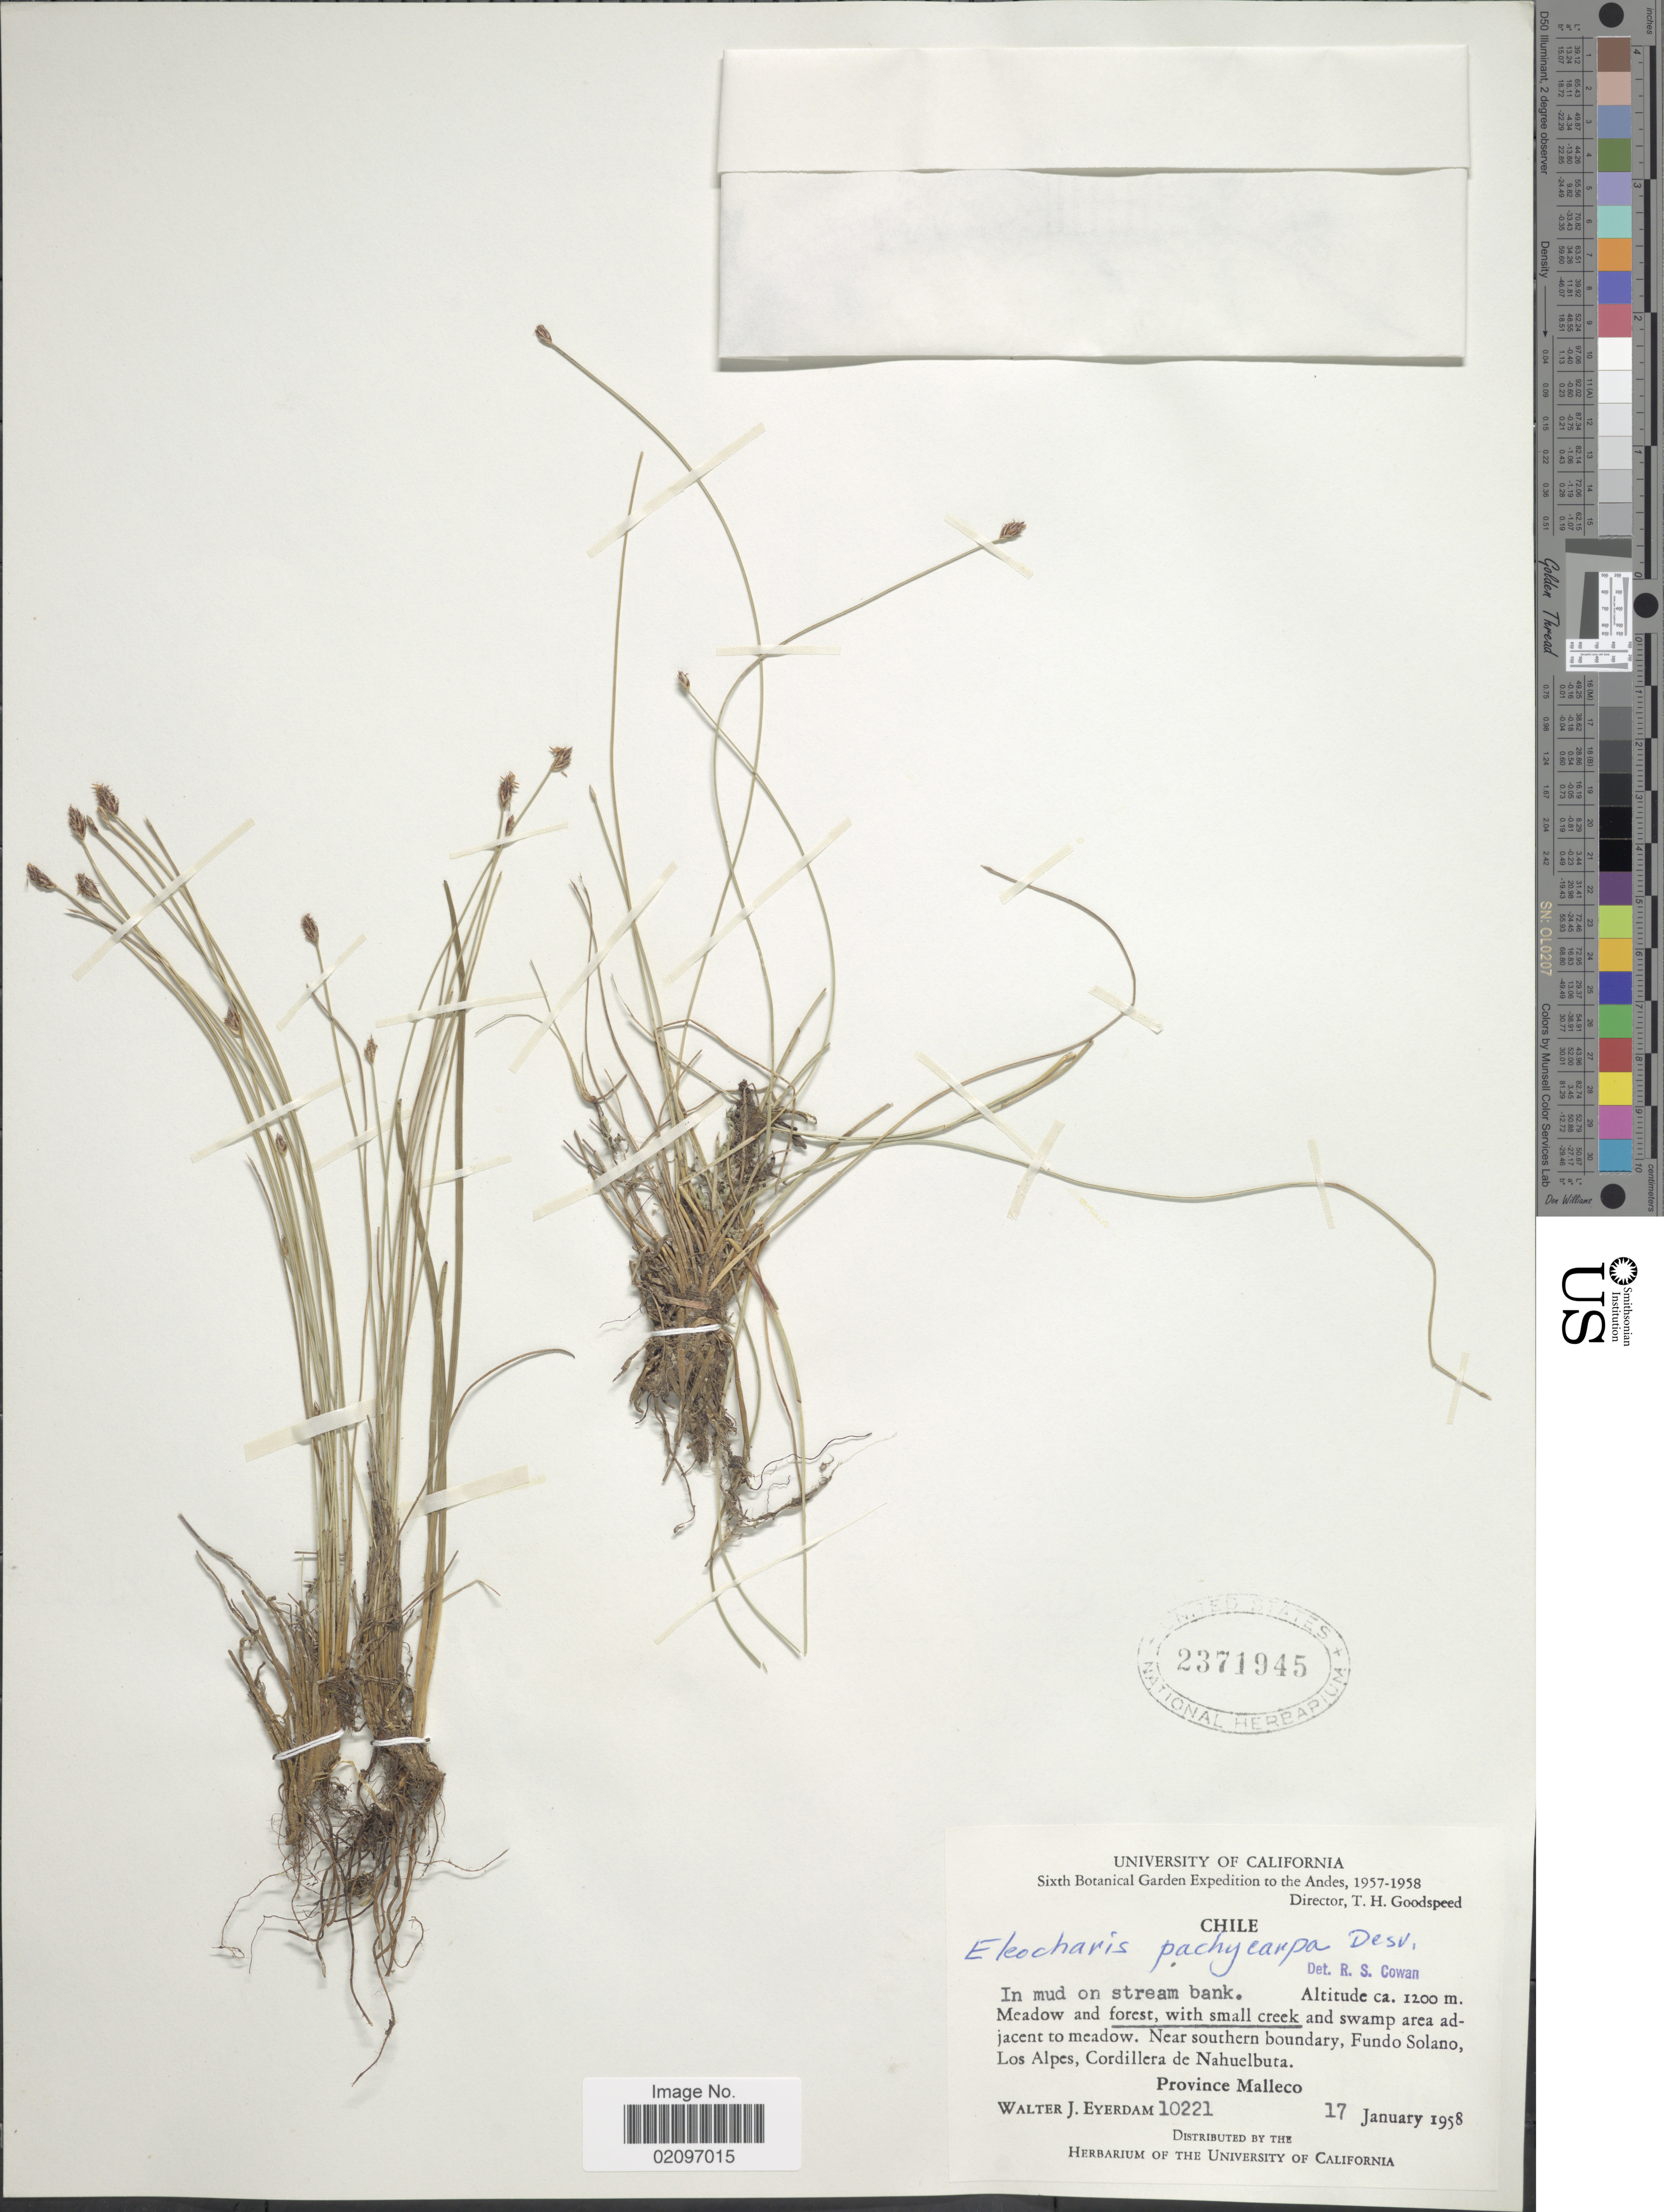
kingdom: Plantae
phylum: Tracheophyta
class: Liliopsida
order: Poales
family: Cyperaceae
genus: Eleocharis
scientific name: Eleocharis pachycarpa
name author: É. Desv.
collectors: W. J. Eyerdam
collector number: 10221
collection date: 1958-01-17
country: Chile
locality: Chile, Near southern boundary, Fundo Solano, Los Alpes, Cordillera de Nahuelbuta, Province Malleco.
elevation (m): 1200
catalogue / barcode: US 2371945